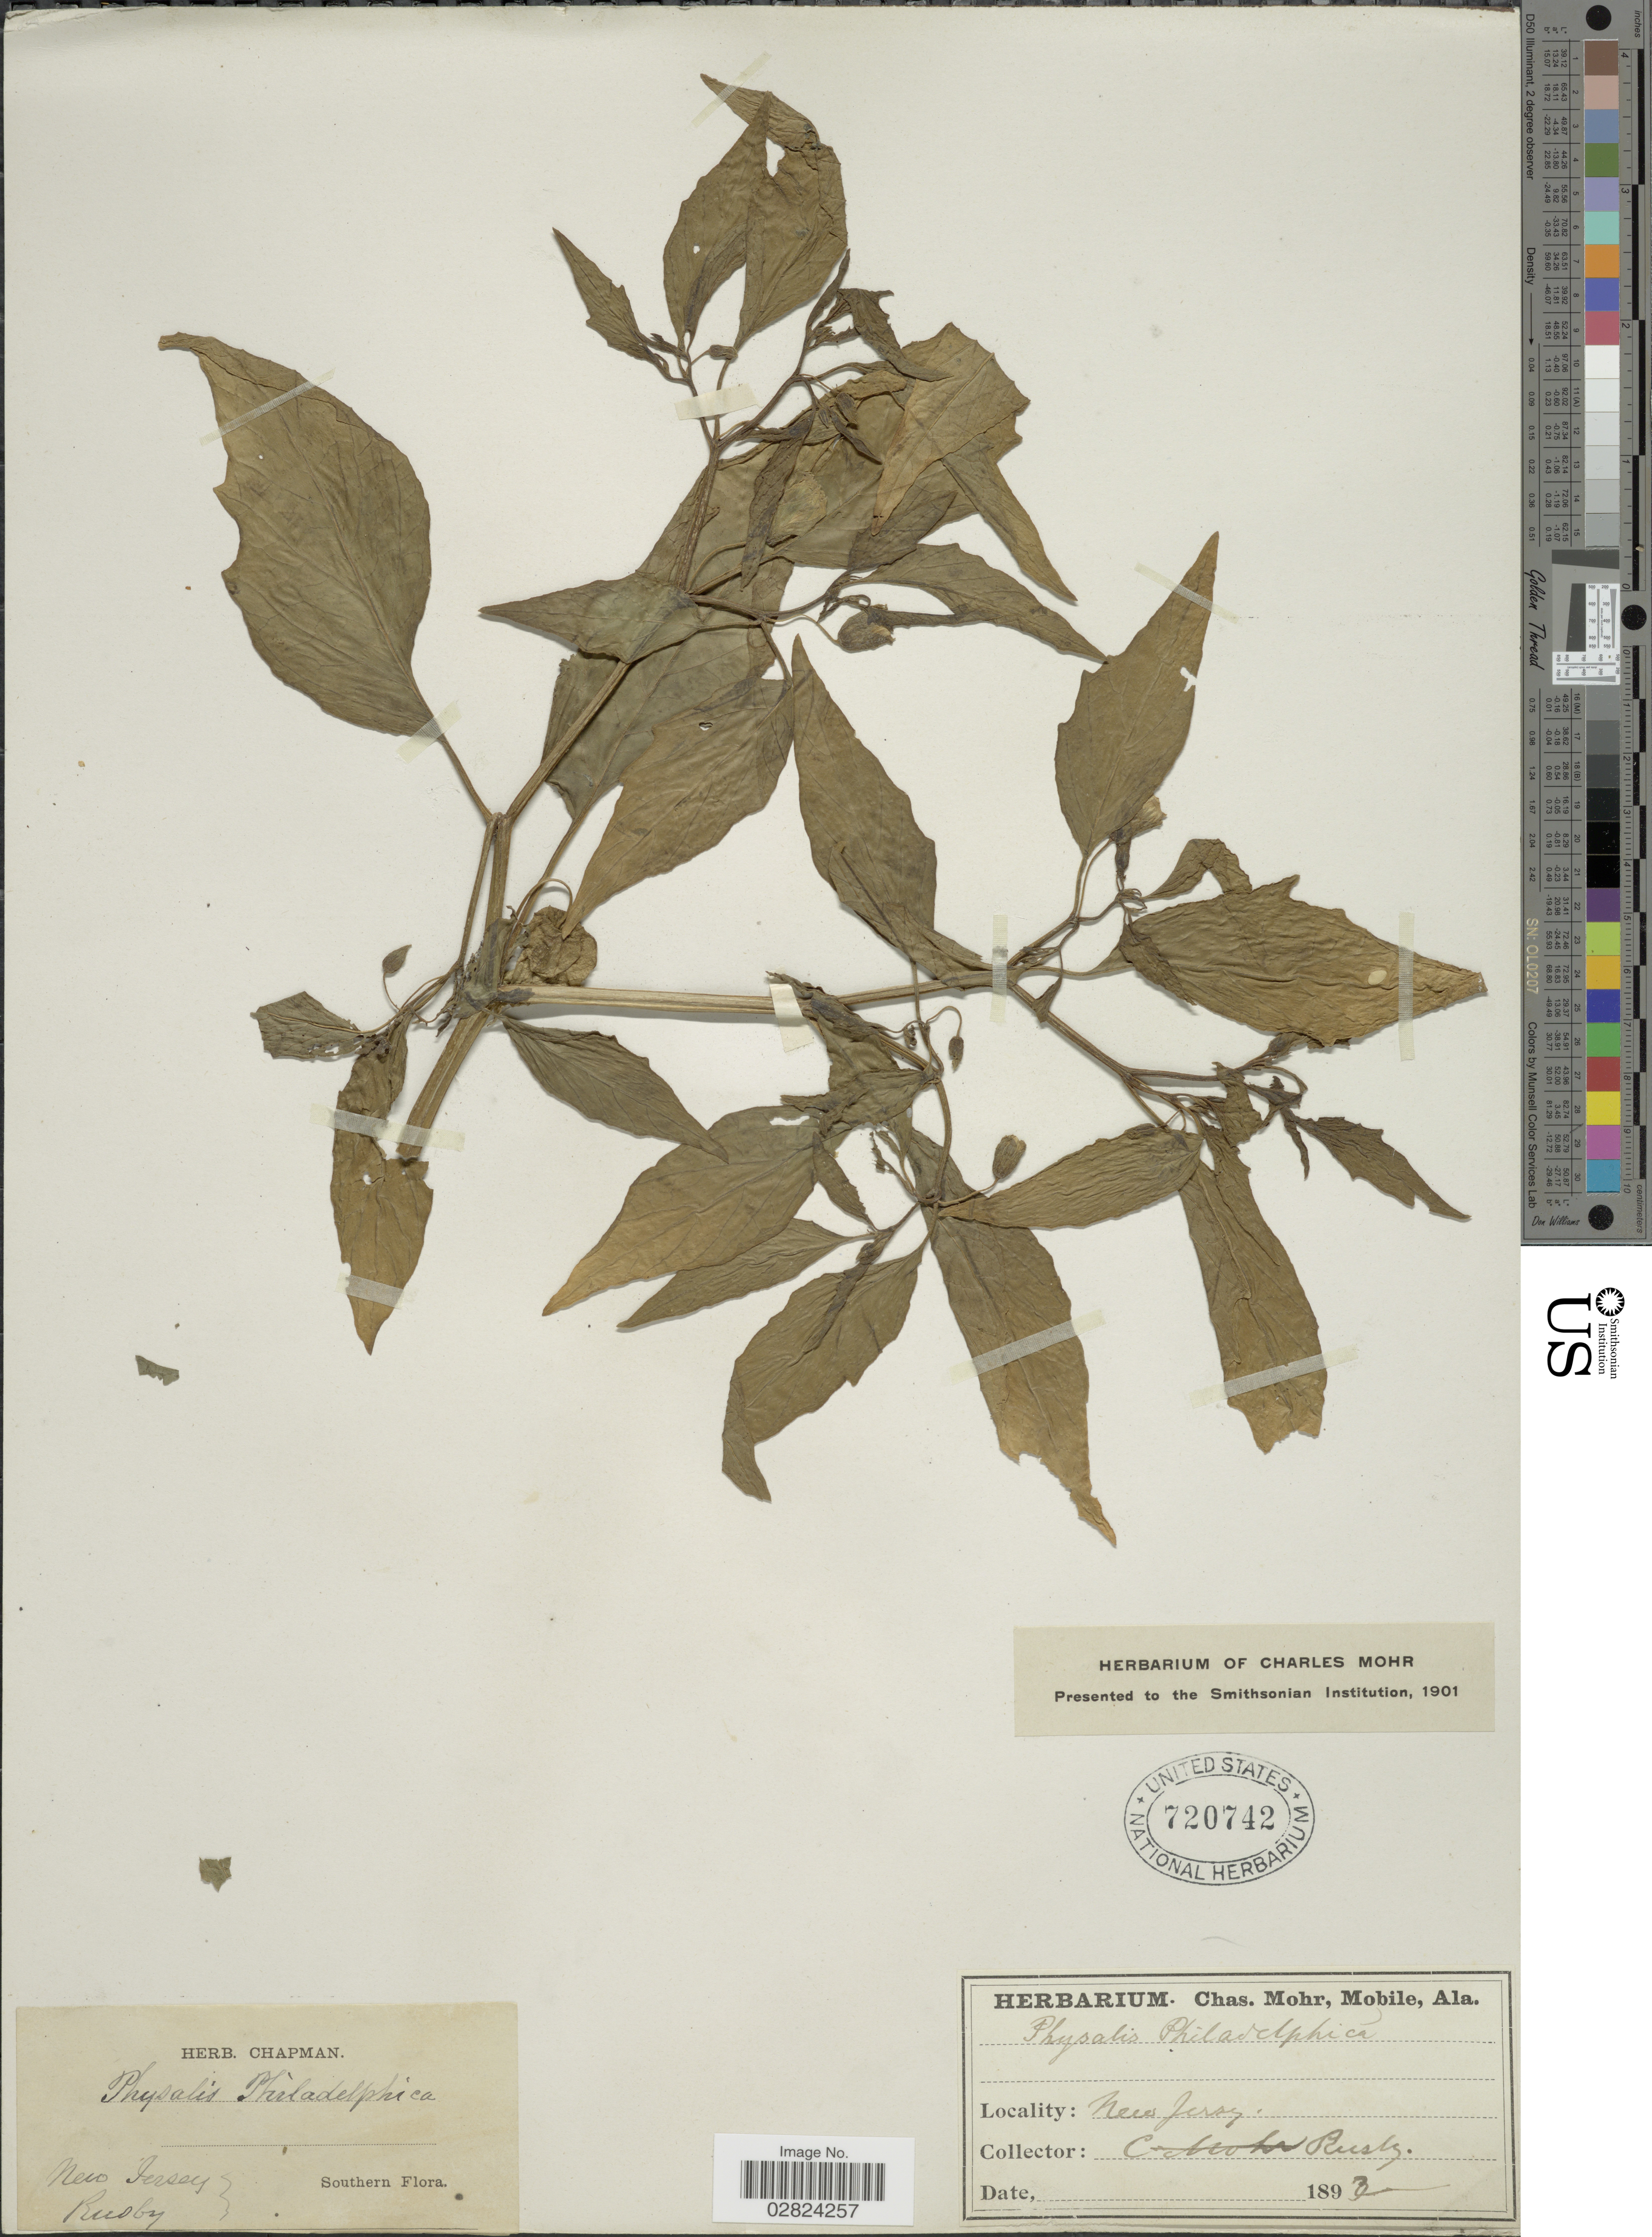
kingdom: Plantae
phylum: Tracheophyta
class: Magnoliopsida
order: Solanales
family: Solanaceae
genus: Physalis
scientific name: Physalis subglabrata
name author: Mack. & Bush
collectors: H. H. Rusby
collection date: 1893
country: United States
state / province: New Jersey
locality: Southern.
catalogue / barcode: US 720742